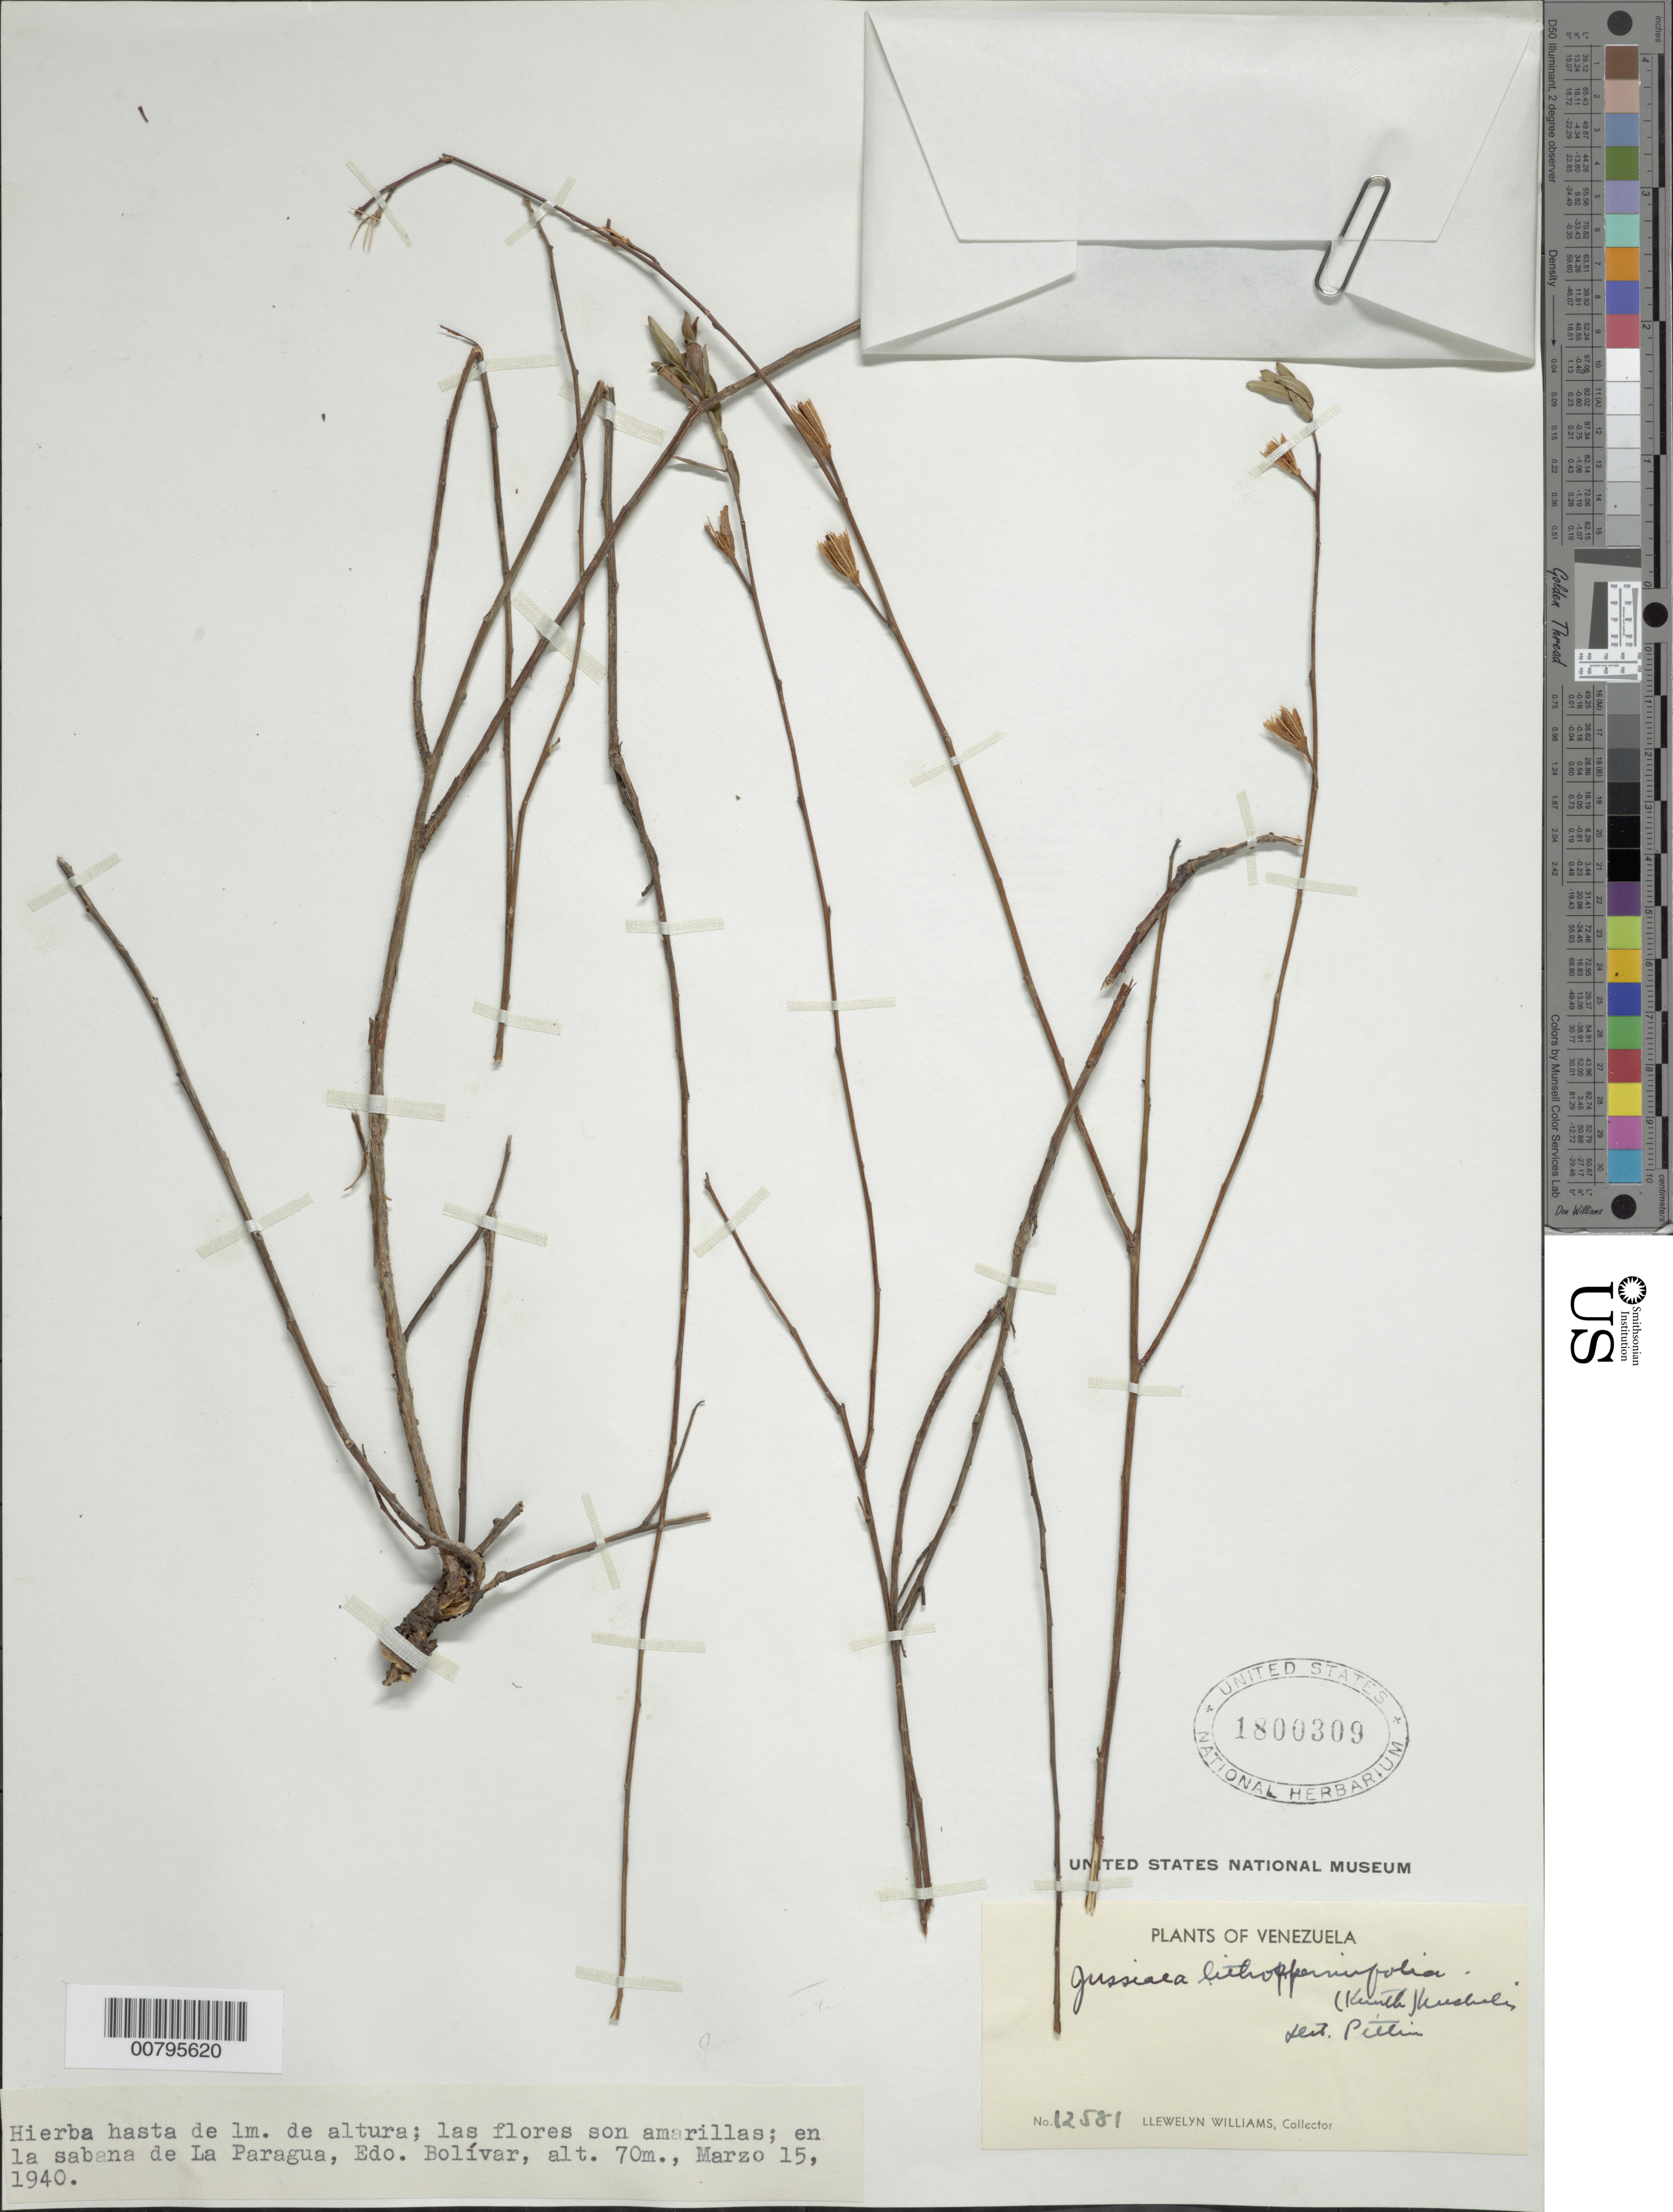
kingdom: Plantae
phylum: Tracheophyta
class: Magnoliopsida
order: Myrtales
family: Onagraceae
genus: Ludwigia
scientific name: Ludwigia rigida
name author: (Miq.) Sandwith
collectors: Ll. Williams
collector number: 12581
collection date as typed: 15-Mar-40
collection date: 1940-03-15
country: Venezuela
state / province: Bolívar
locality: La Paragua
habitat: Sabana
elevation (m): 70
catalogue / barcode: US 1800309